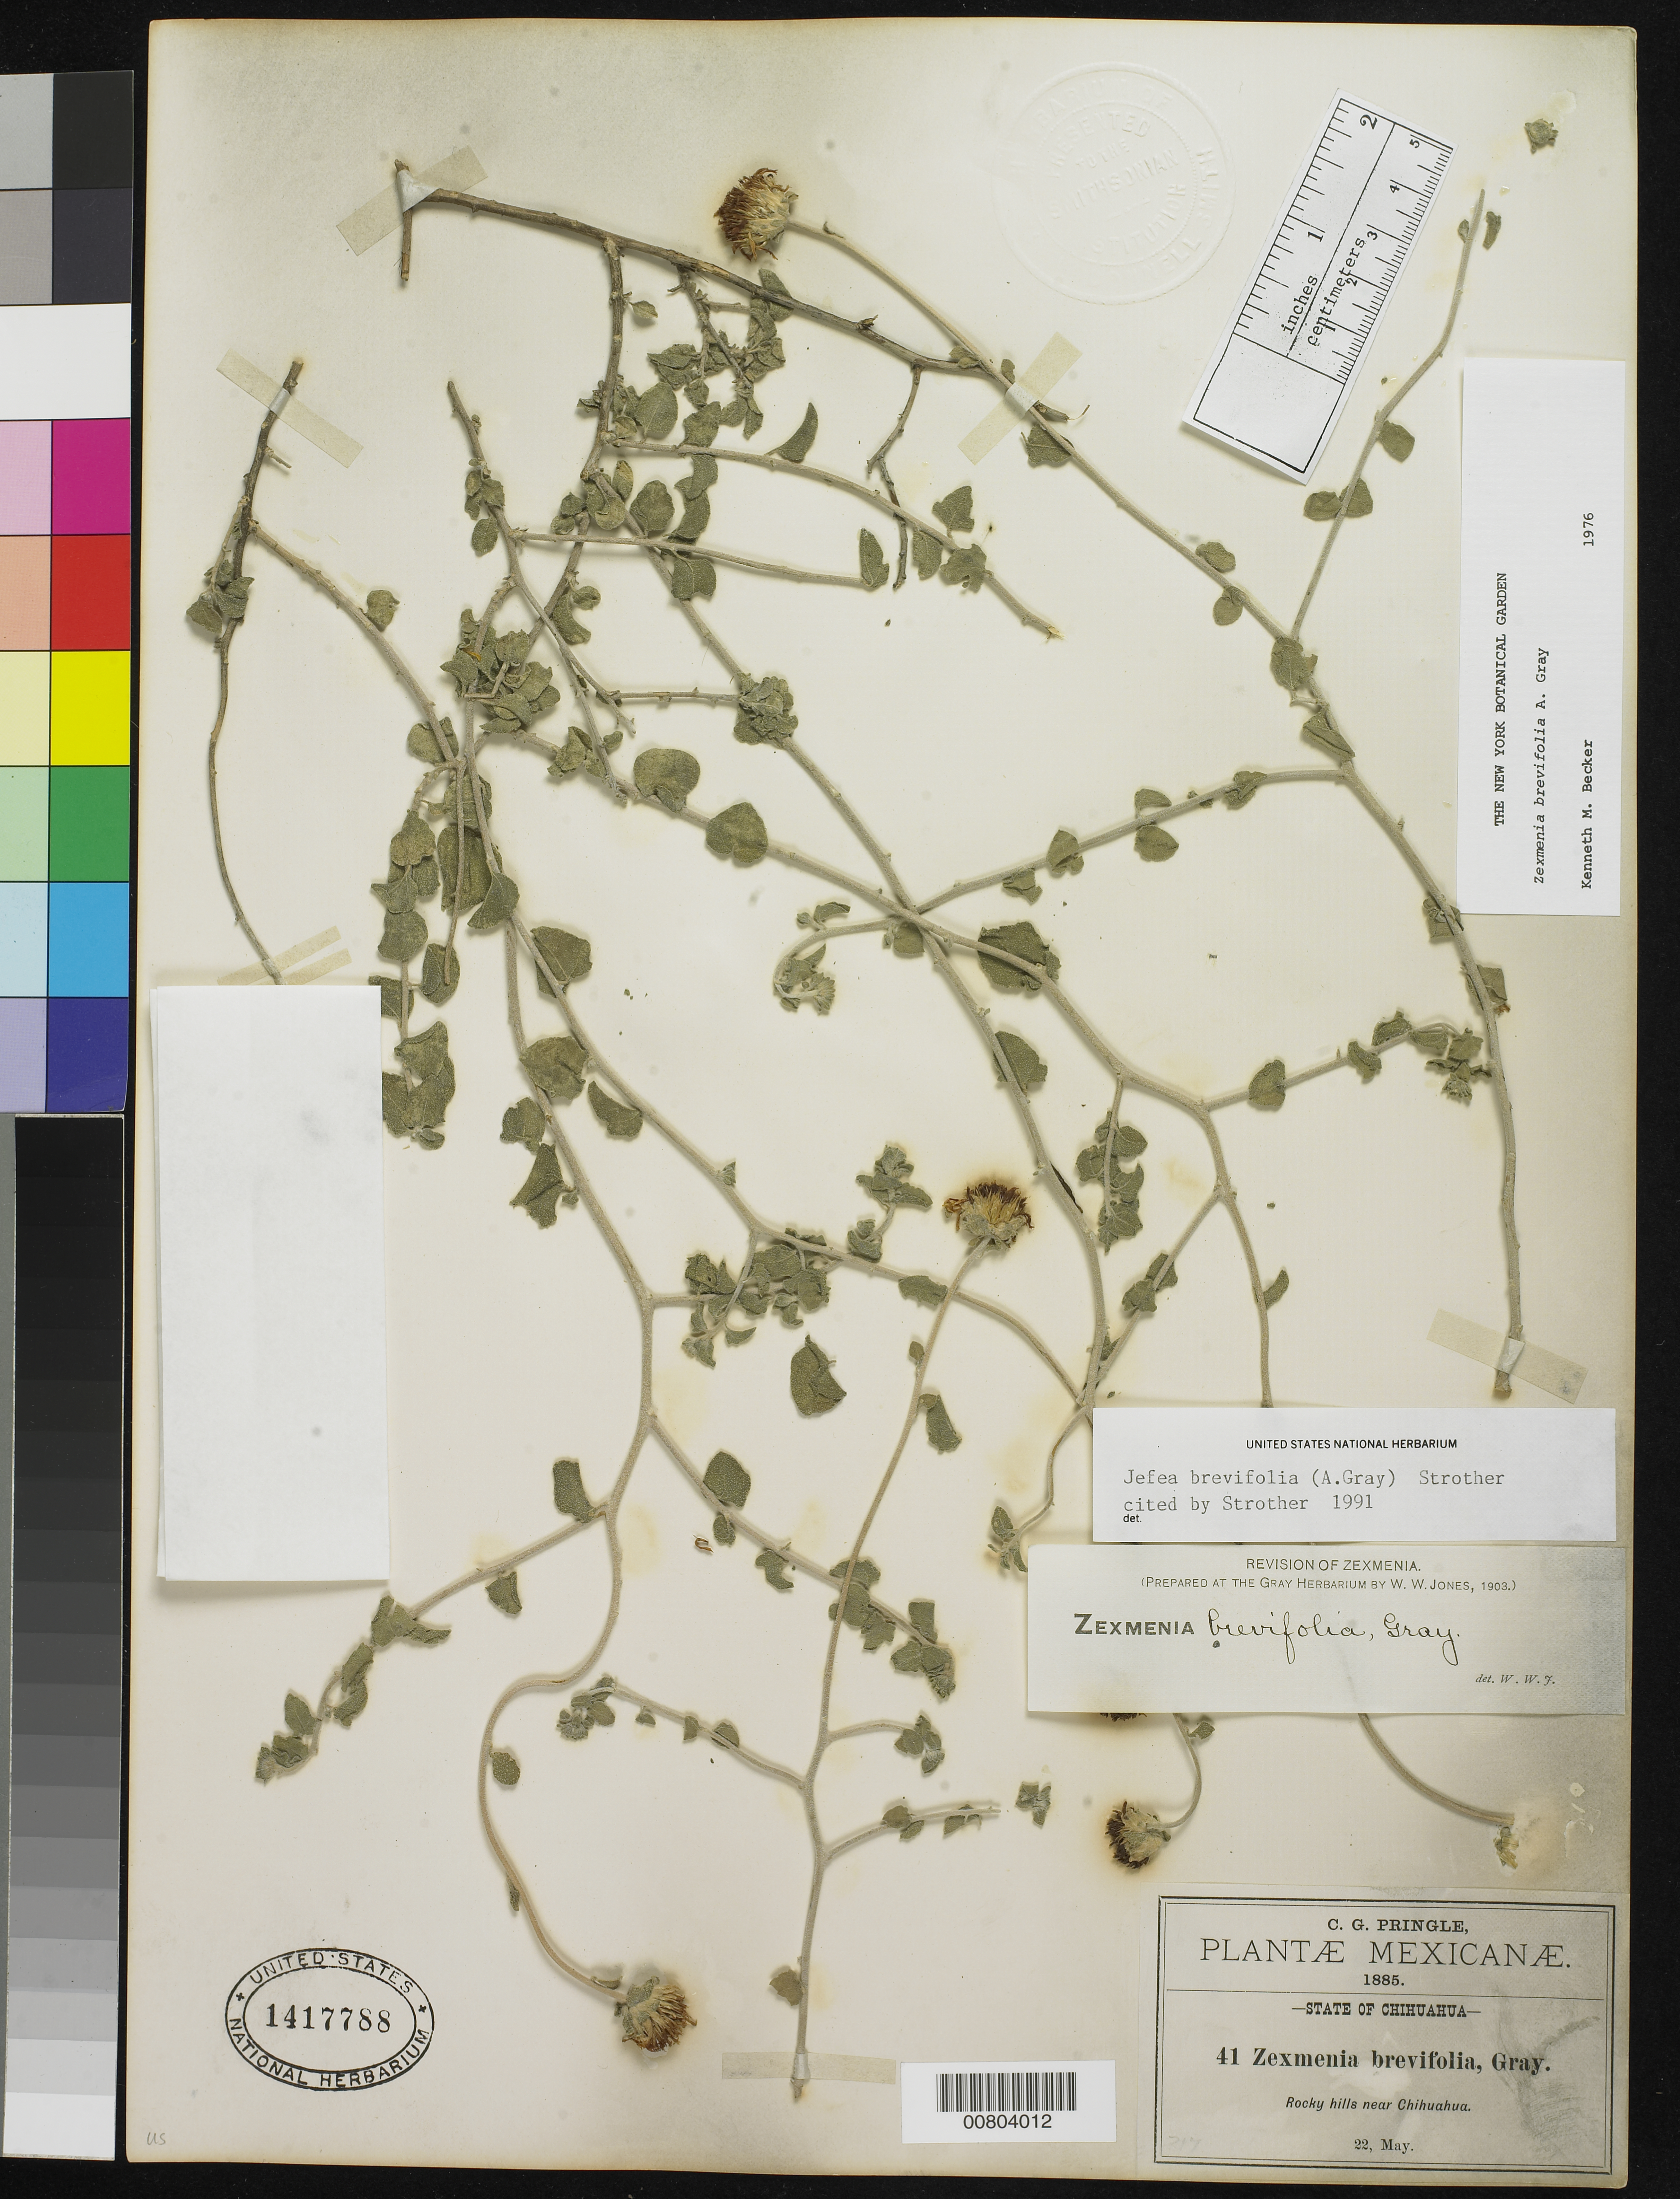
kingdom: Plantae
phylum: Tracheophyta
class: Magnoliopsida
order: Asterales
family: Asteraceae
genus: Jefea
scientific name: Jefea brevifolia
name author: (A. Gray) Strother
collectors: C. G. Pringle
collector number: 41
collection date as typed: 22 May 1885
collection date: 1885-05-22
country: Mexico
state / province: Chihuahua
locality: Rocky hills near Chihuahua.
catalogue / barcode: US 1417788